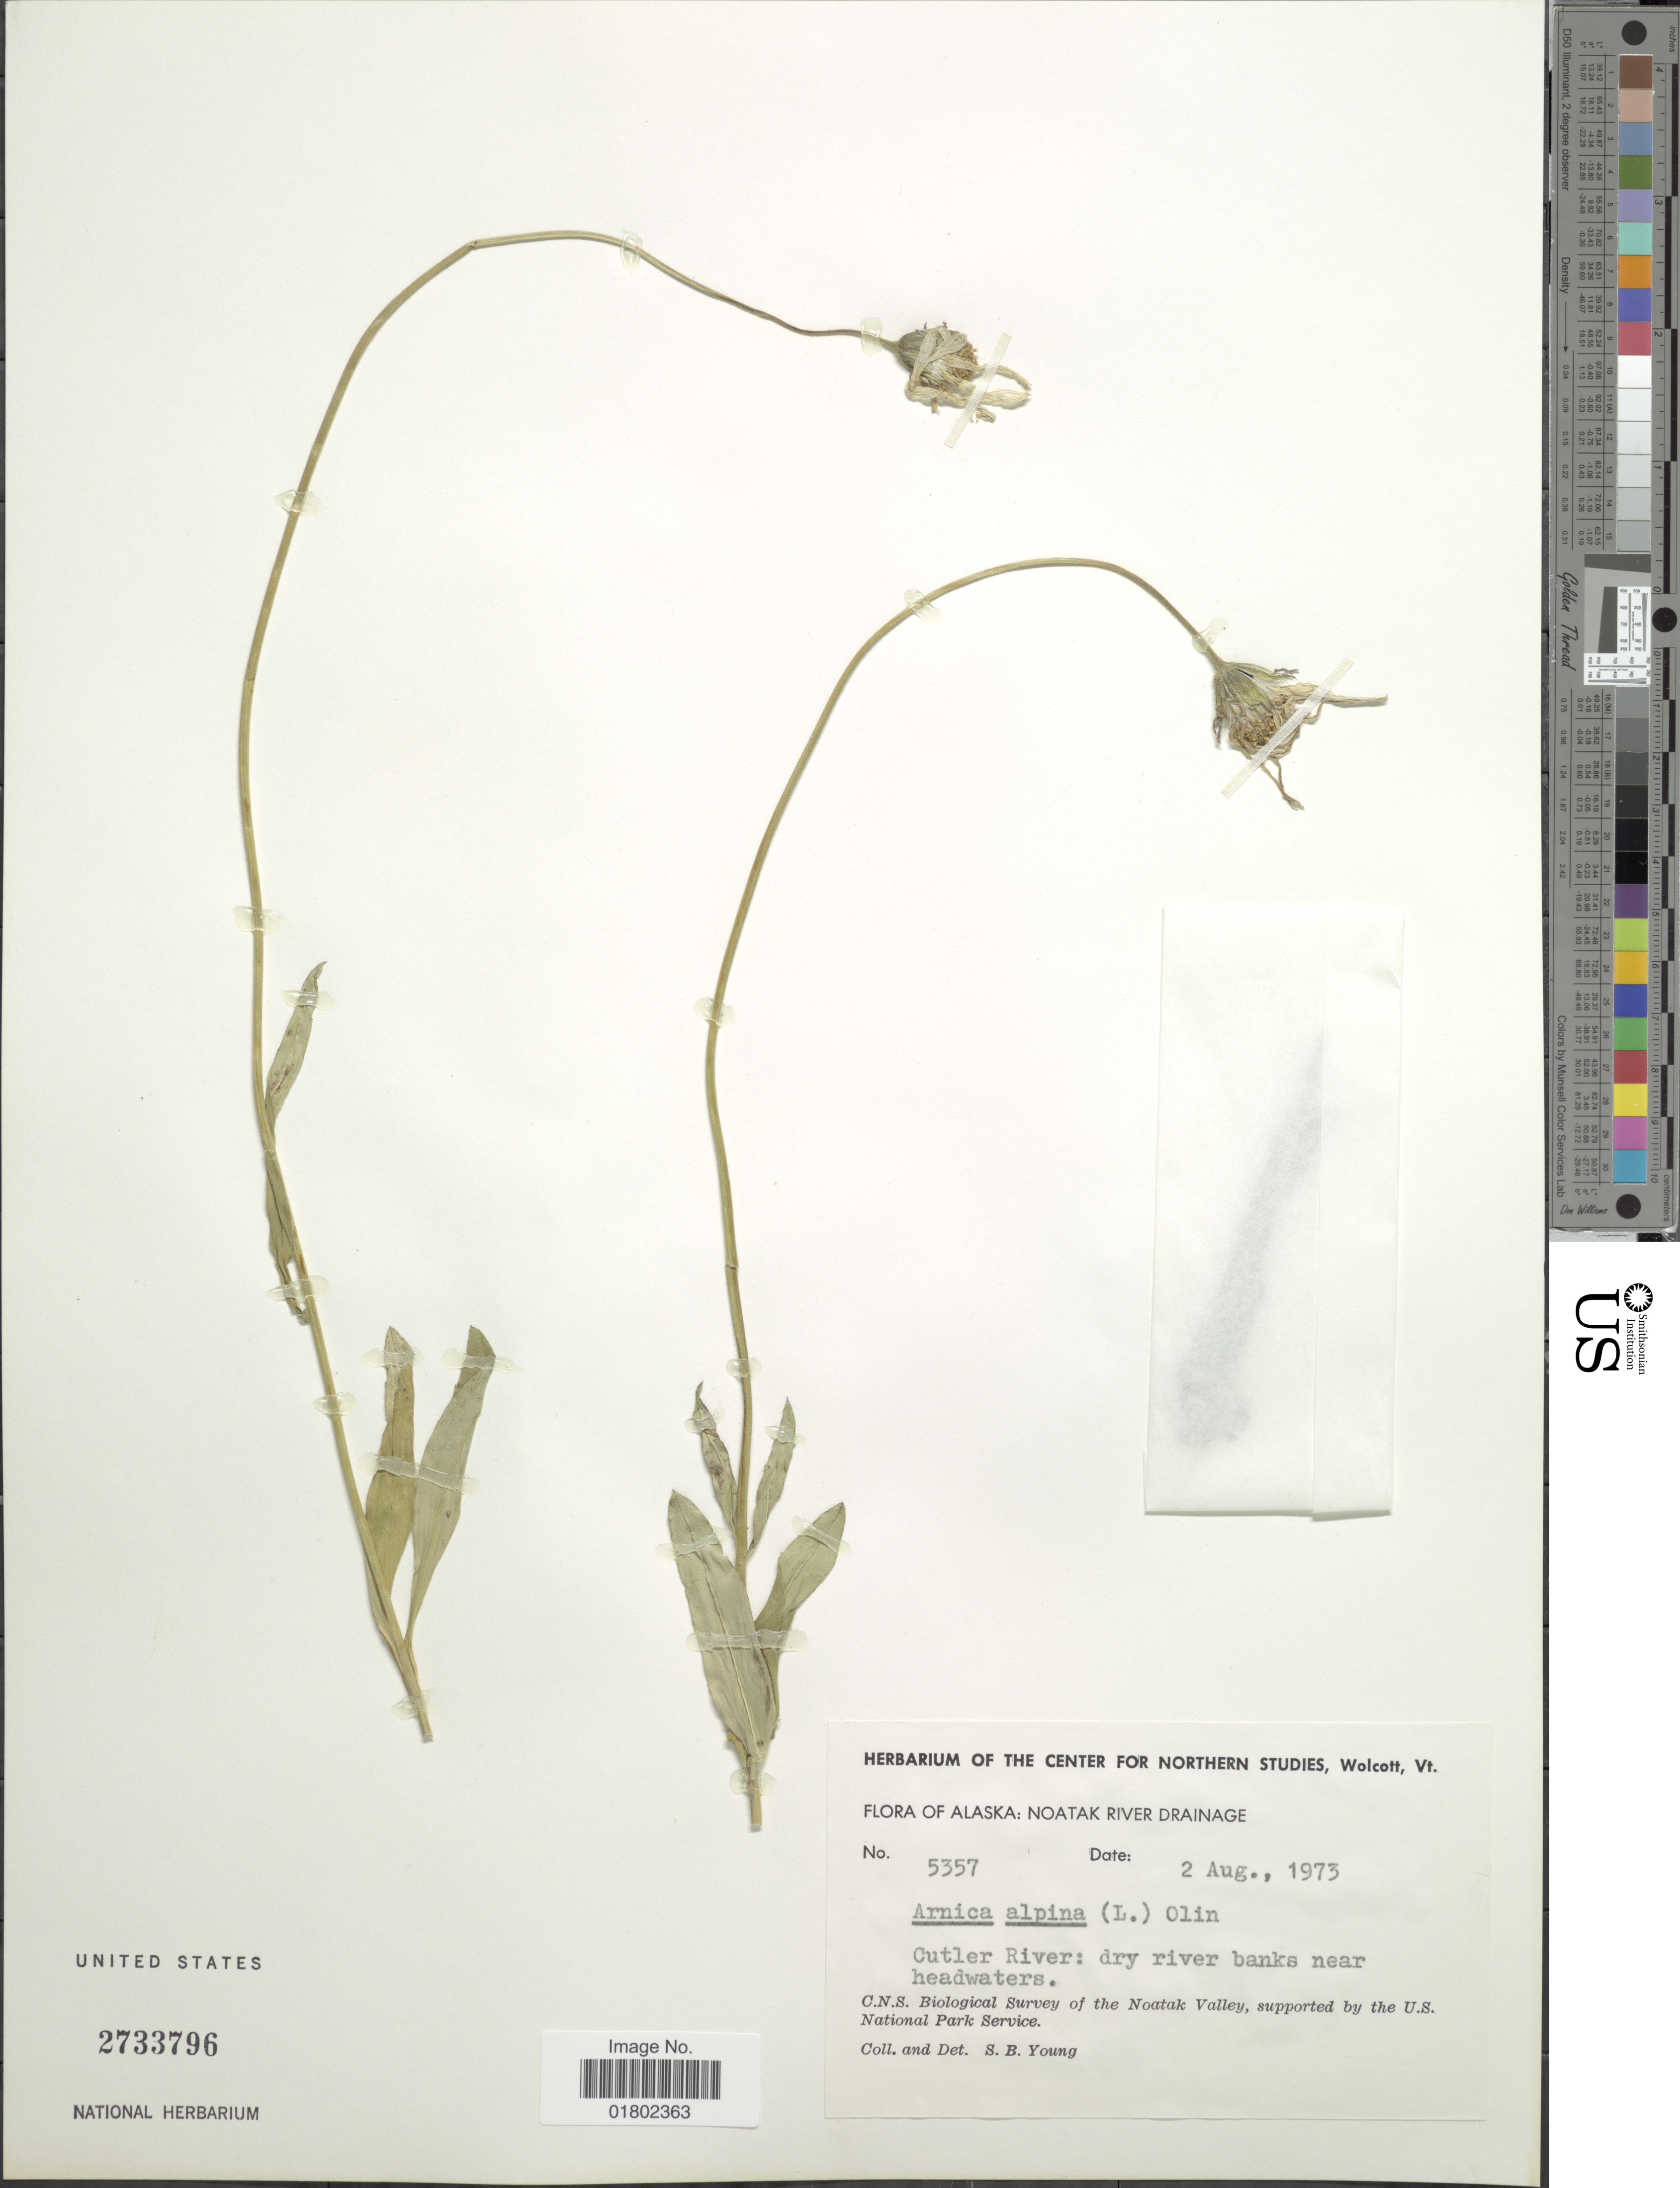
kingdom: Plantae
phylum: Tracheophyta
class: Magnoliopsida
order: Asterales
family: Asteraceae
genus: Arnica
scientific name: Arnica alpina var. angustifolia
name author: (Vahl) Maguire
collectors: S. Young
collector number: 5357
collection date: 1973-08-02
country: United States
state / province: Alaska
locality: Noatak River Drainage, Cutler River, near headwaters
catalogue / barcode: US 2733796